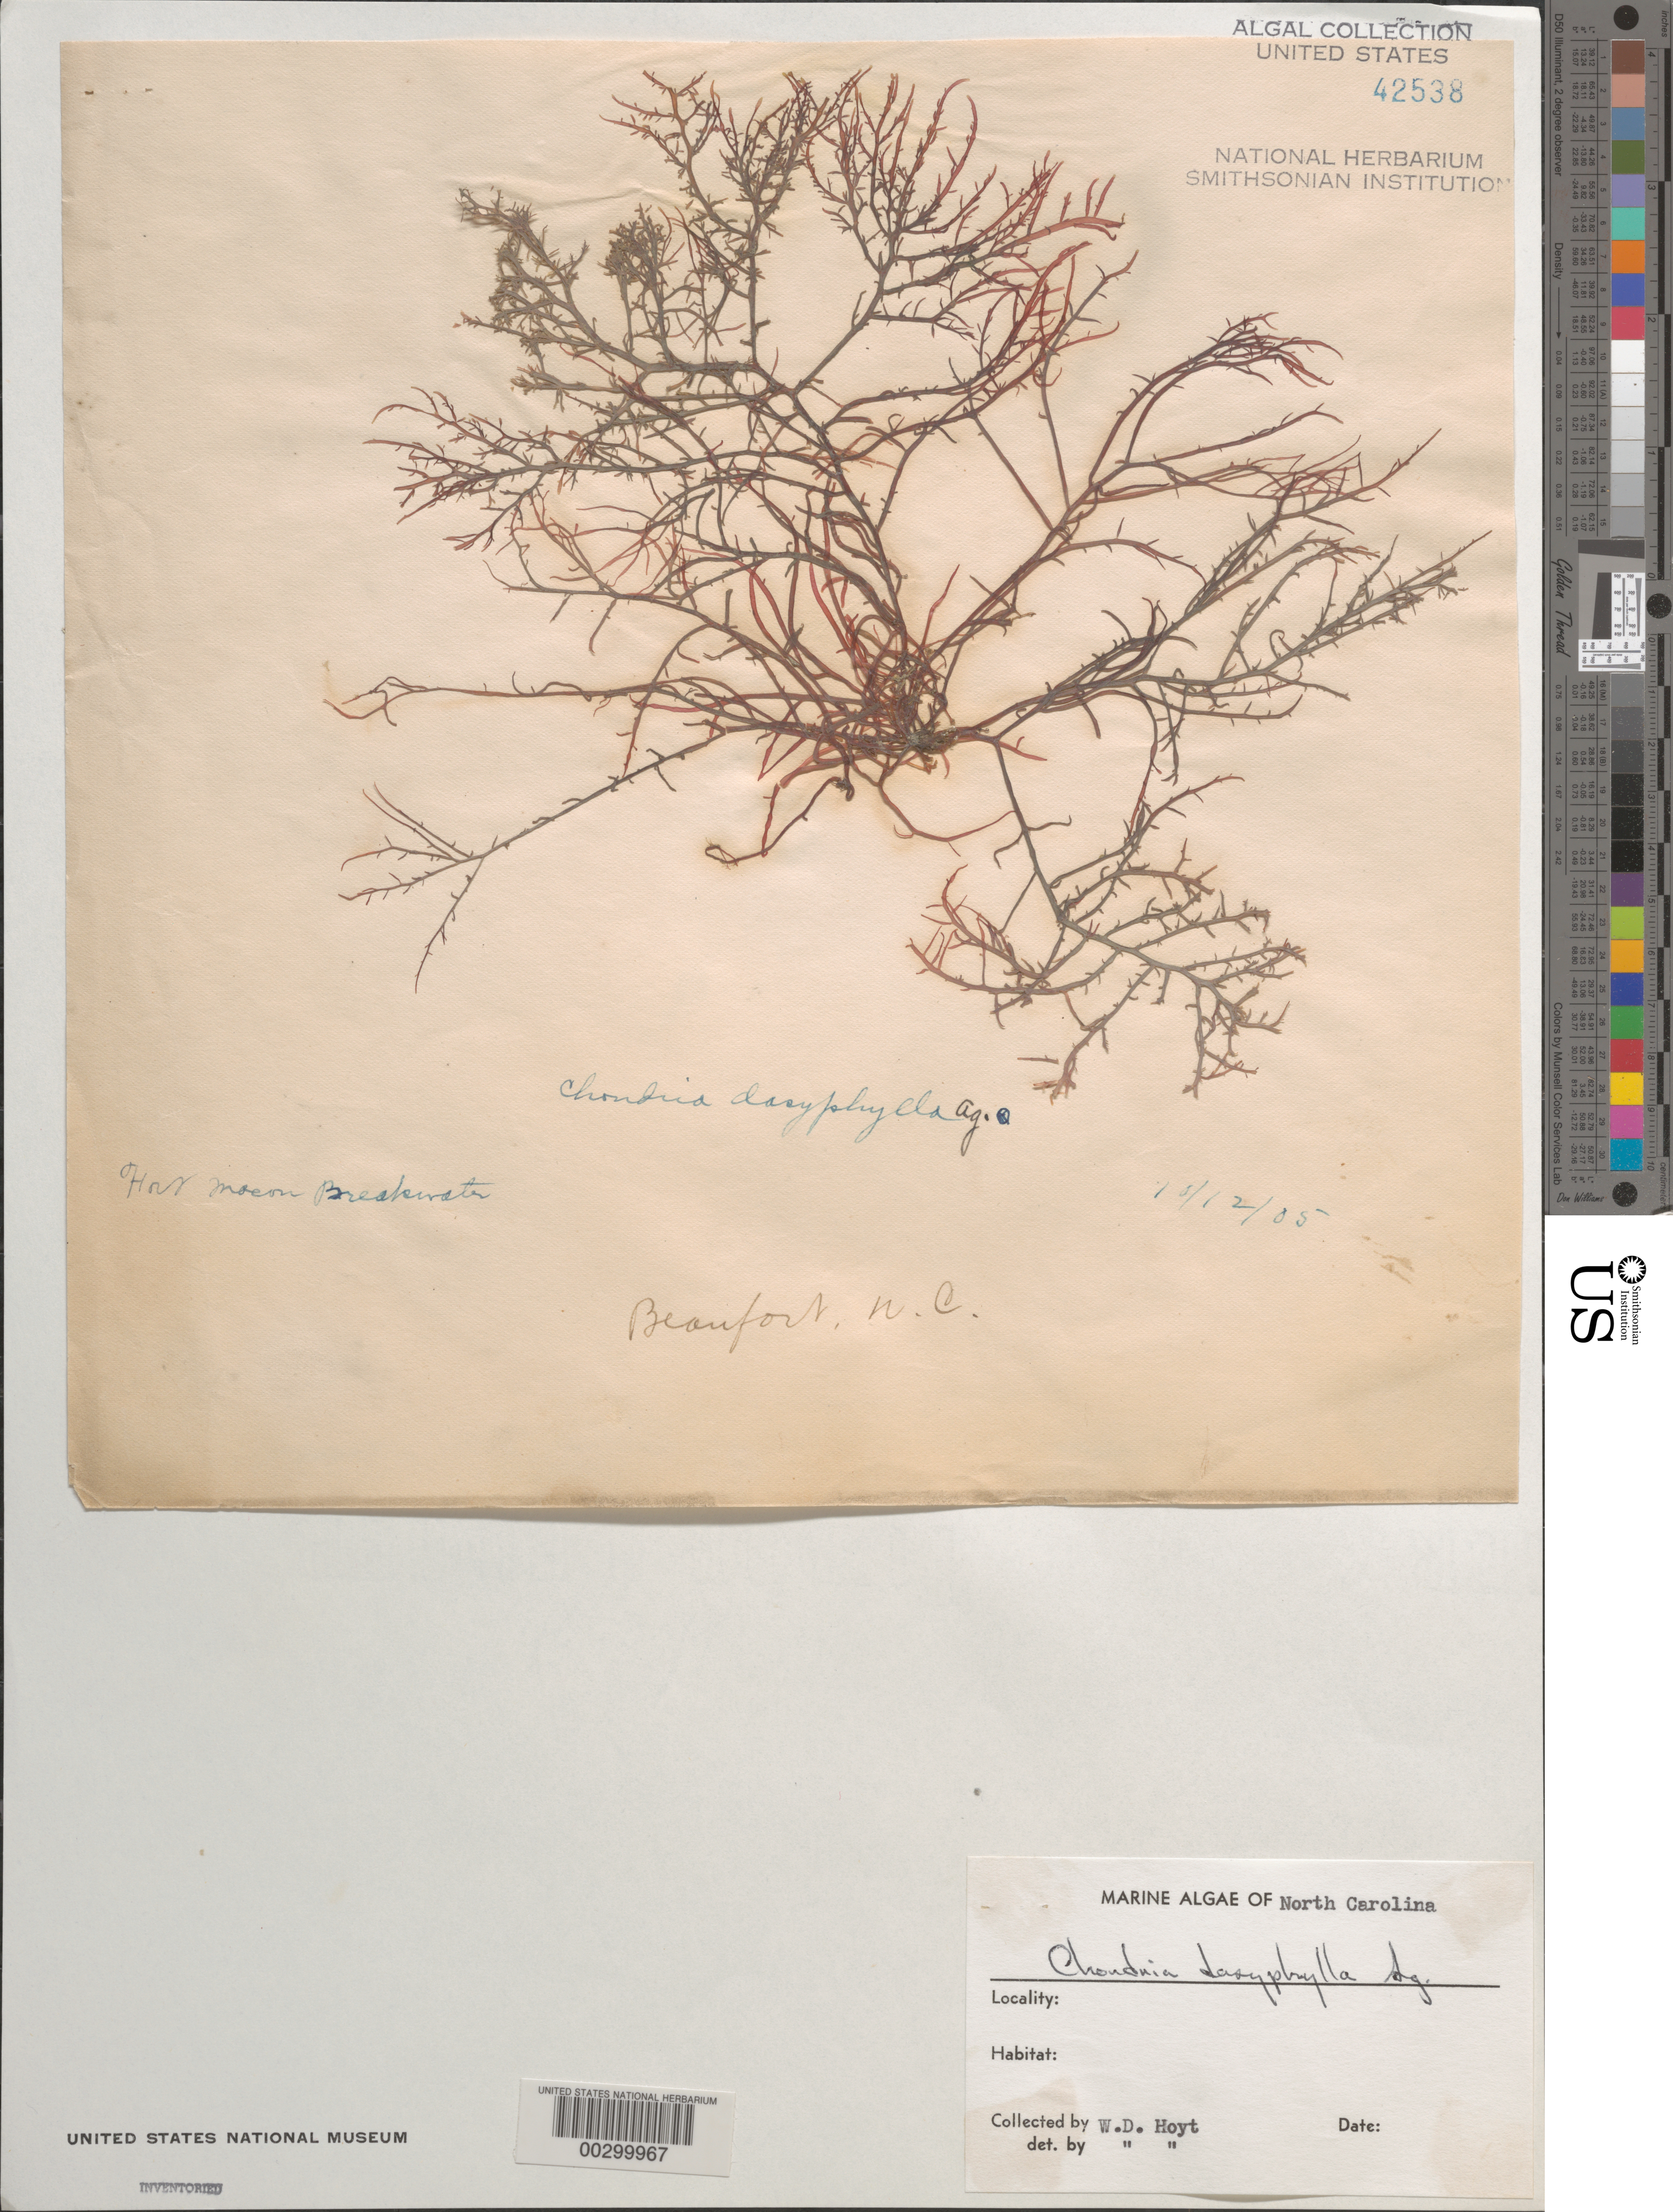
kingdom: Plantae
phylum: Rhodophyta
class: Florideophyceae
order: Ceramiales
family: Rhodomelaceae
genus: Chondria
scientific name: Chondria dasyphylla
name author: (Woodw.) C. Agardh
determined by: Hoyt, W. D.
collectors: W. D. Hoyt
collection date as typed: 12 Oct 1905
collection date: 1905-10-12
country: United States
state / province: North Carolina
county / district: Carteret County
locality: Beaufort, Fort Macon breakwater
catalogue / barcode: US 42538